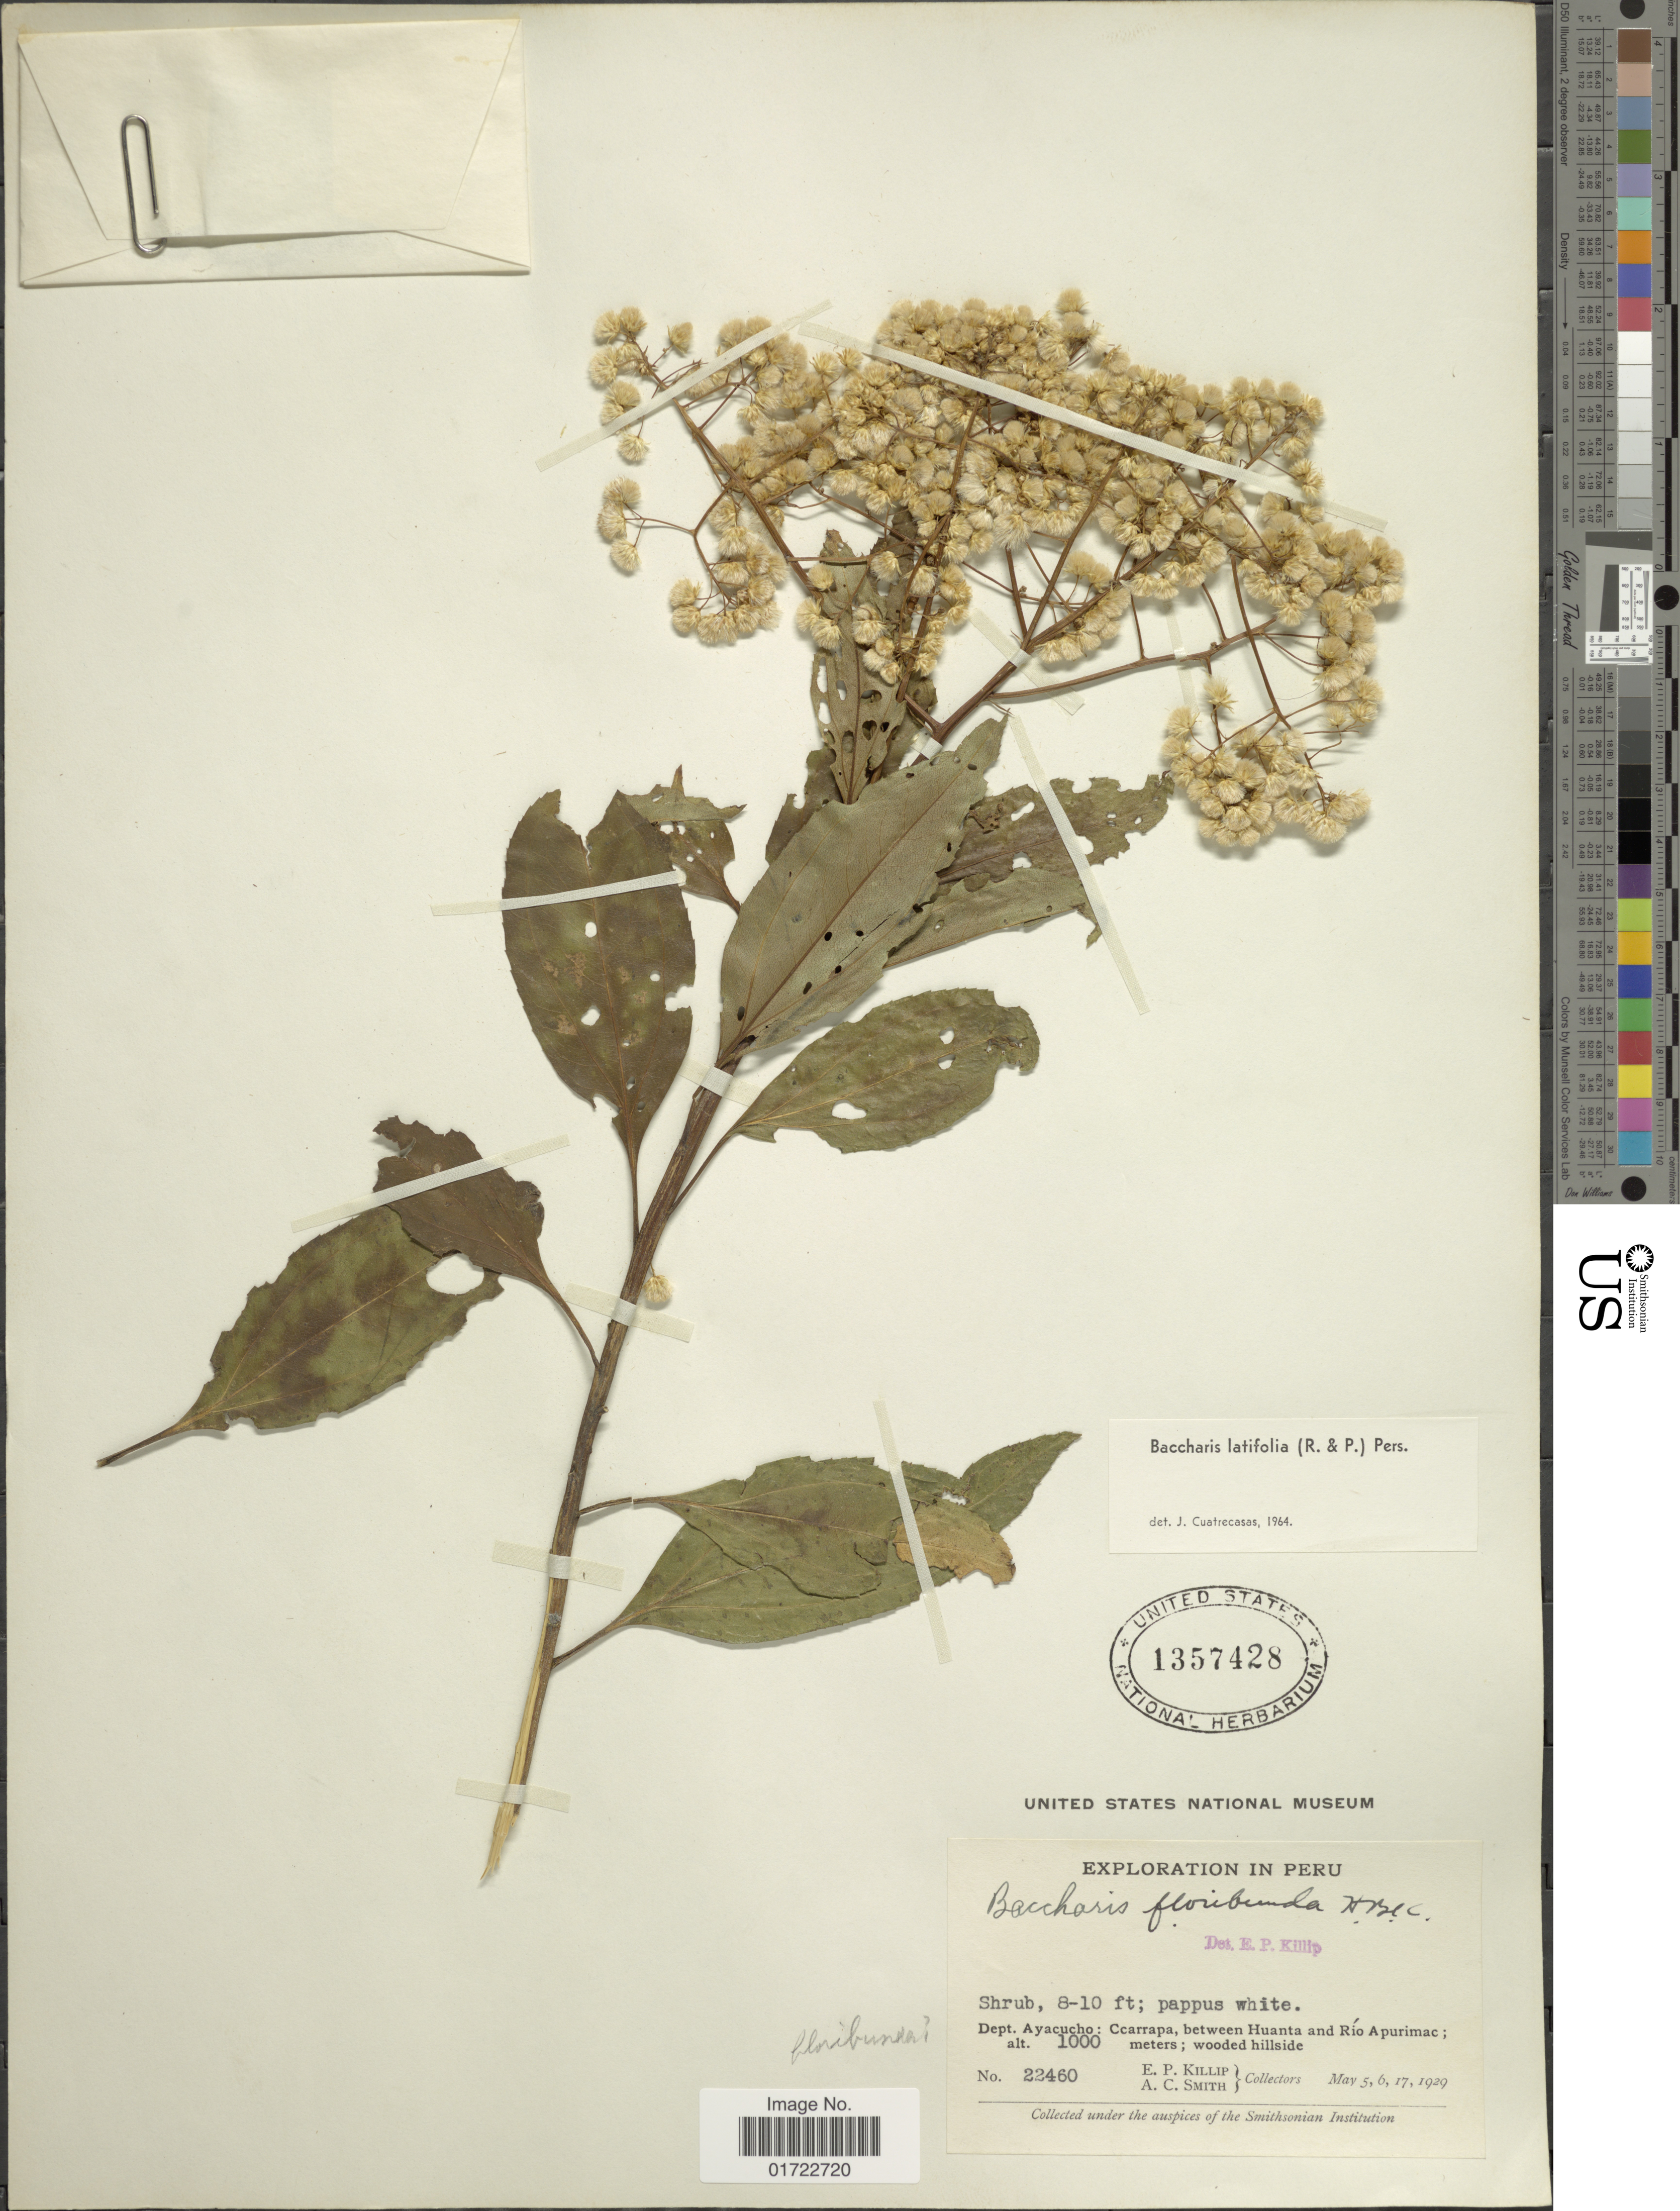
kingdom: Plantae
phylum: Tracheophyta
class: Magnoliopsida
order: Asterales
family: Asteraceae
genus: Baccharis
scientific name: Baccharis latifolia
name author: (Ruiz & Pav.) Pers.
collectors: E. P. Killip & A. C. Smith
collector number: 22460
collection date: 1929-05-05/1929-05-17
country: Peru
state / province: Ayacucho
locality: Dept. Ayacucho: Ccarrapa, between Huanta and Río Apurimac.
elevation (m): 1000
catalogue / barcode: US 1357428